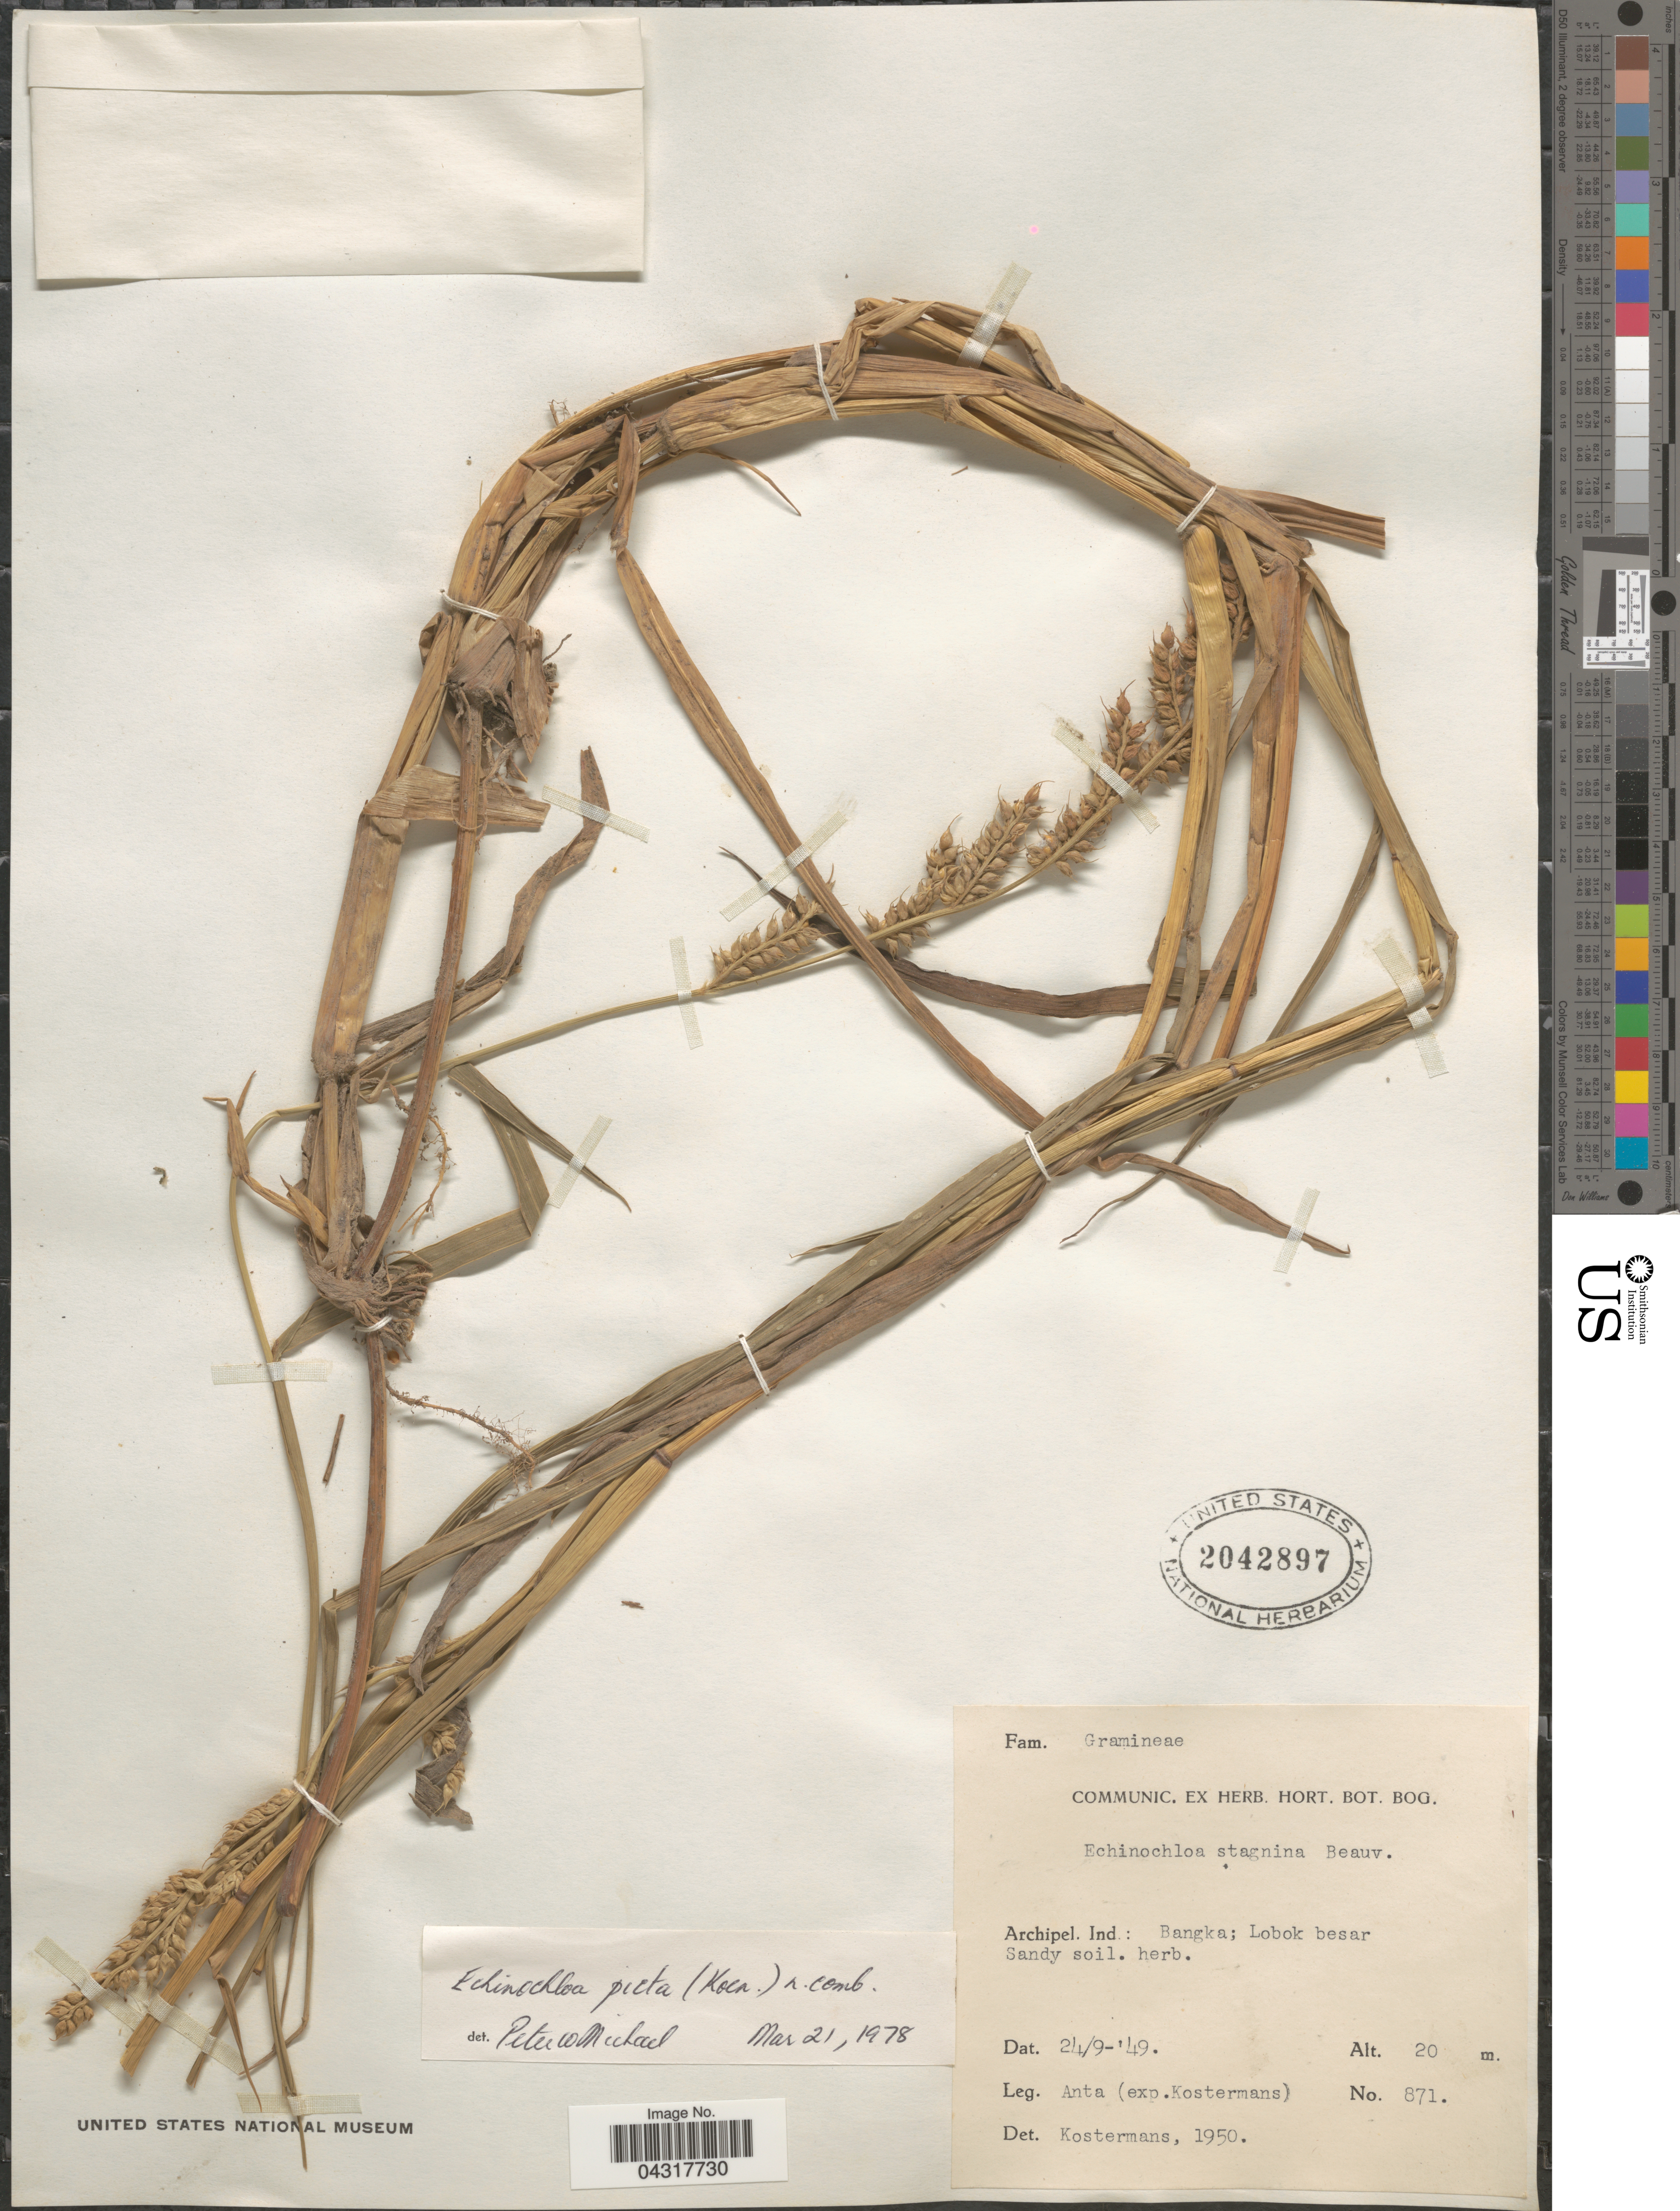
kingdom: Plantae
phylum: Tracheophyta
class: Liliopsida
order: Poales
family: Poaceae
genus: Echinochloa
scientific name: Echinochloa picta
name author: (K.D. Koenig) Michael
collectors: Anta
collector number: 871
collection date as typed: Transcribed d/m/y: 24/9/49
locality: Archipel. Ind.: Bangka; Lobok besar.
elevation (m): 20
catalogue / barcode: US 2042897